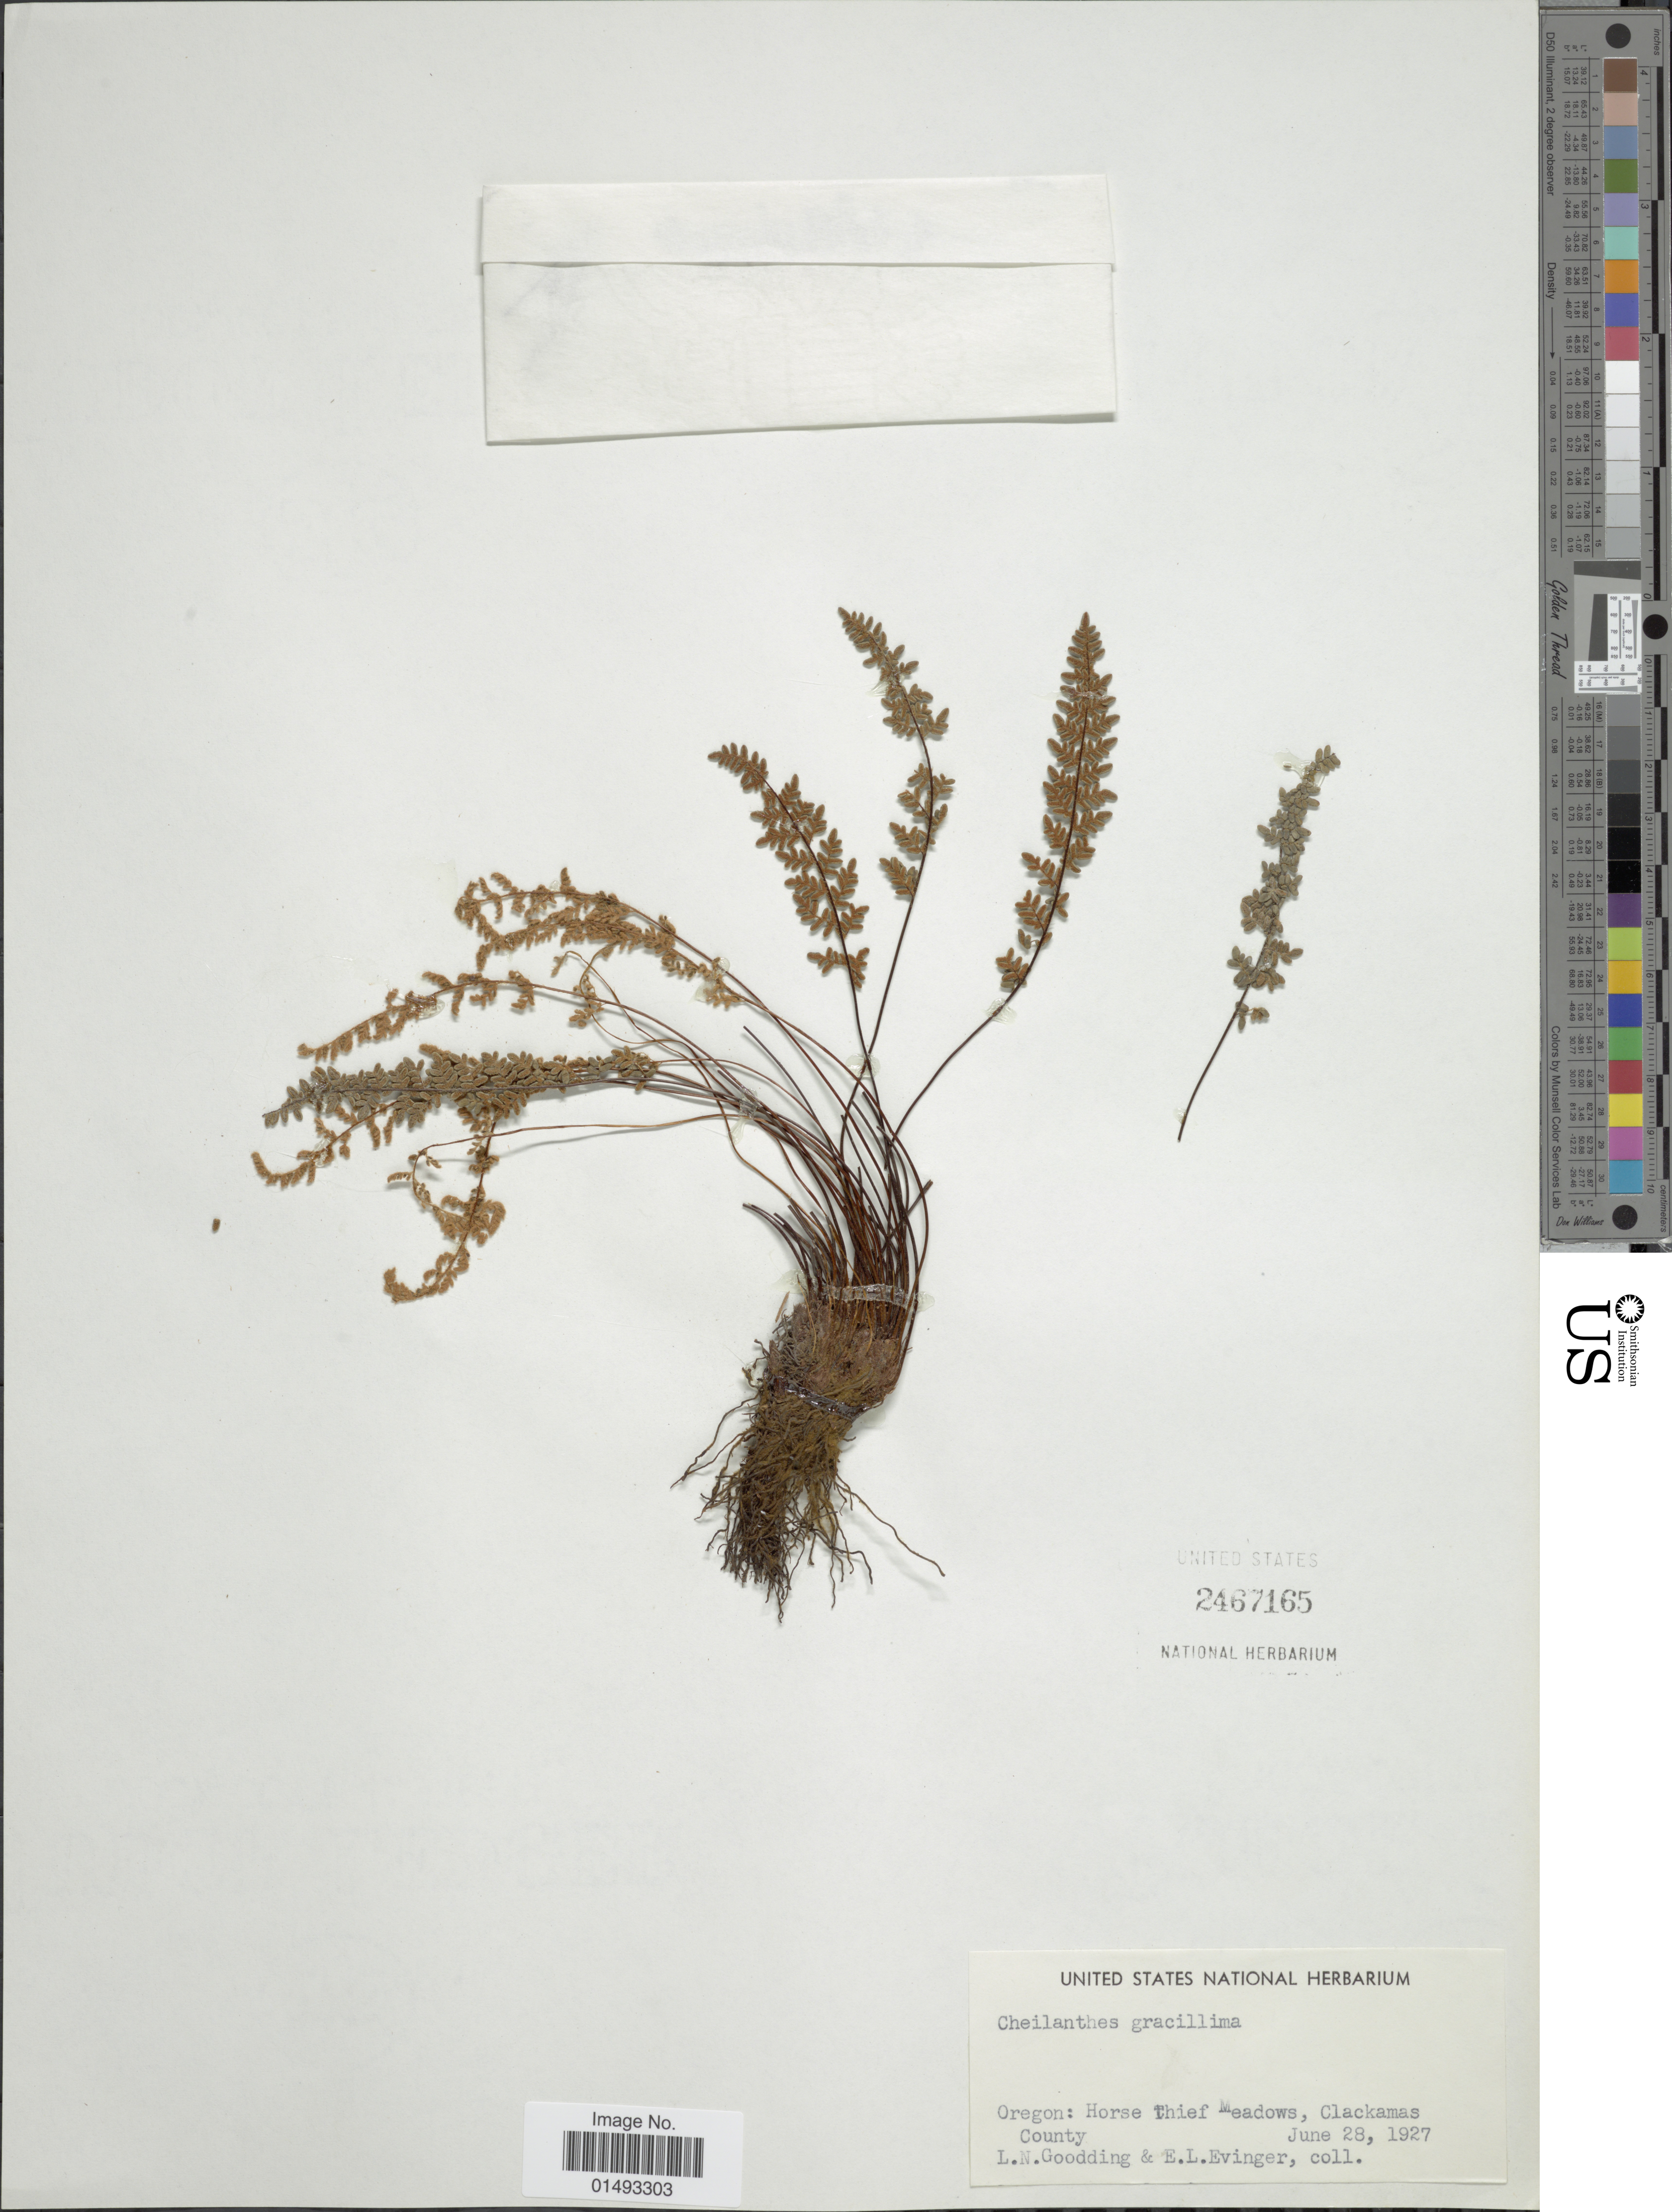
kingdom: Plantae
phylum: Tracheophyta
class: Polypodiopsida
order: Polypodiales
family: Pteridaceae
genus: Myriopteris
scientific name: Myriopteris gracillima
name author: (D.C. Eaton) J. Sm.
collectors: L. N. Goodding & E. Evinger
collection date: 1927-06-28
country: United States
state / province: Oregon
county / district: Clackamas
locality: Orse thief Meadows, Clackamas County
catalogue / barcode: US 2467165